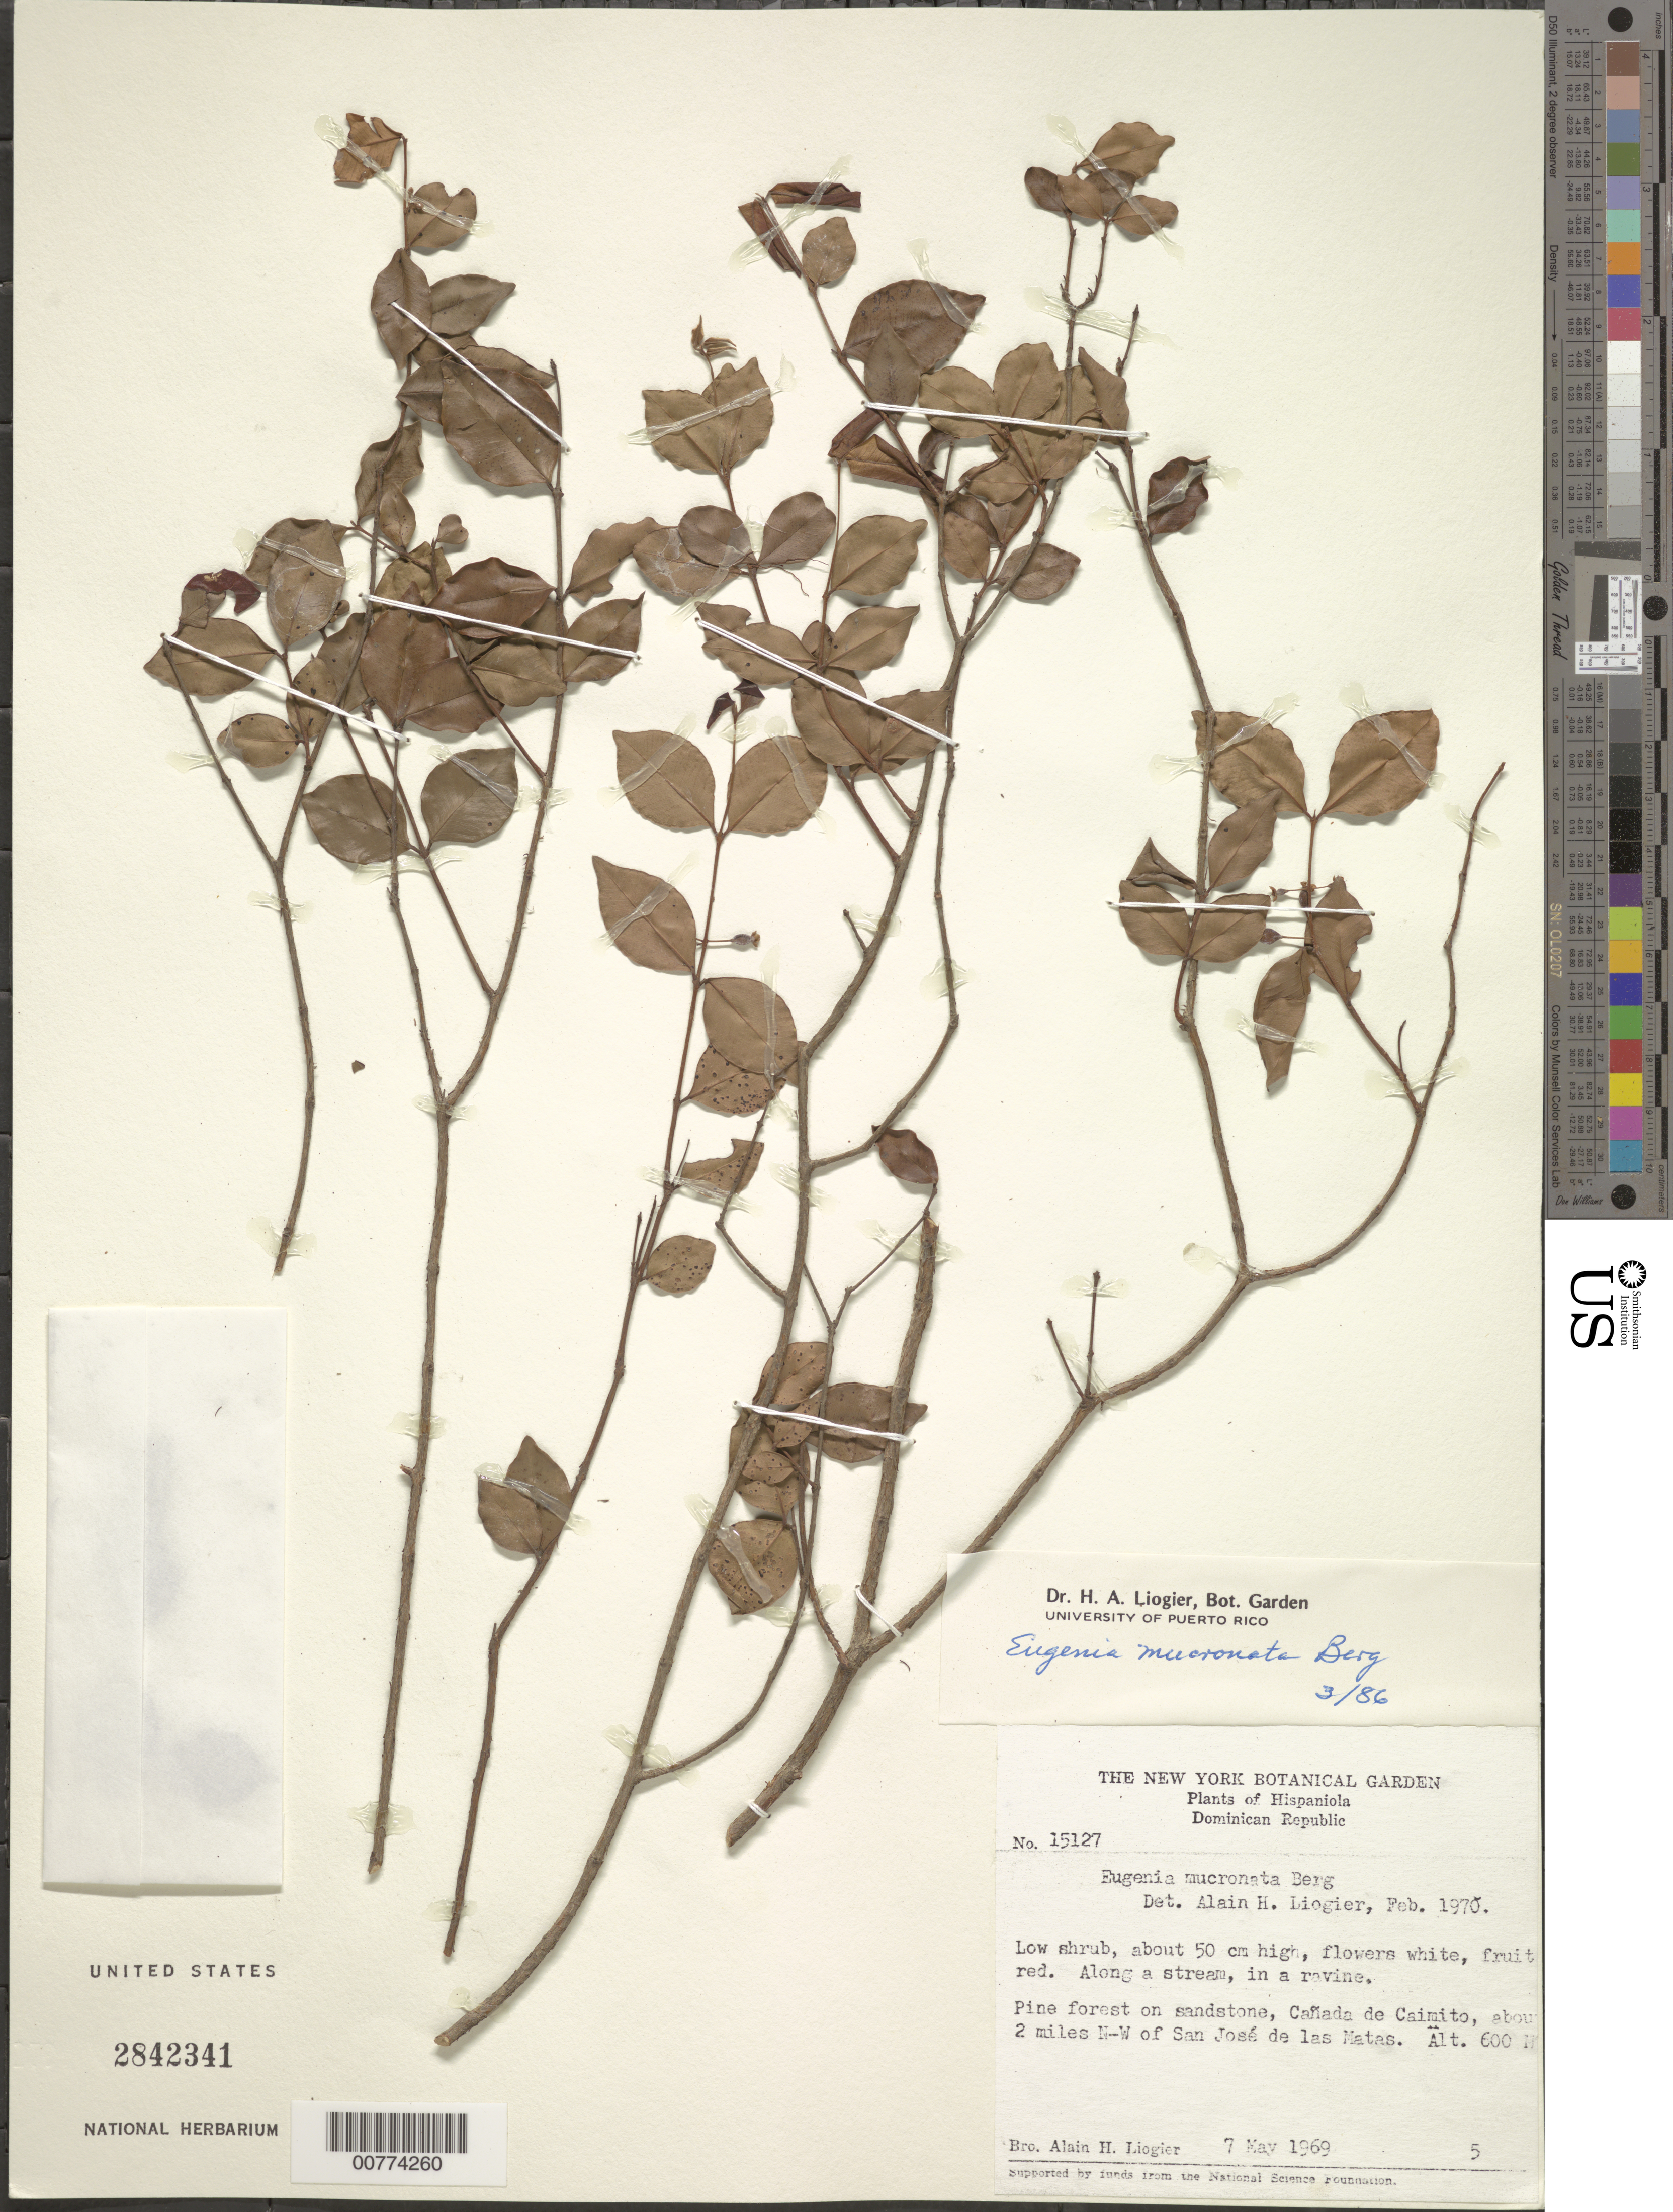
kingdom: Plantae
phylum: Tracheophyta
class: Magnoliopsida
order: Myrtales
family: Myrtaceae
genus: Eugenia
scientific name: Eugenia mucronata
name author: O. Berg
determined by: Liogier, Alain H.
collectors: A. H. Liogier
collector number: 15127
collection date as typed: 07 May 1969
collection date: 1969-05-07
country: Dominican Republic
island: Hispaniola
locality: About 2 miles N-W of San José de las Matas.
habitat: Pine forest on sandstone, along a stream, in ravine.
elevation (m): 600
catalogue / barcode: US 2842341